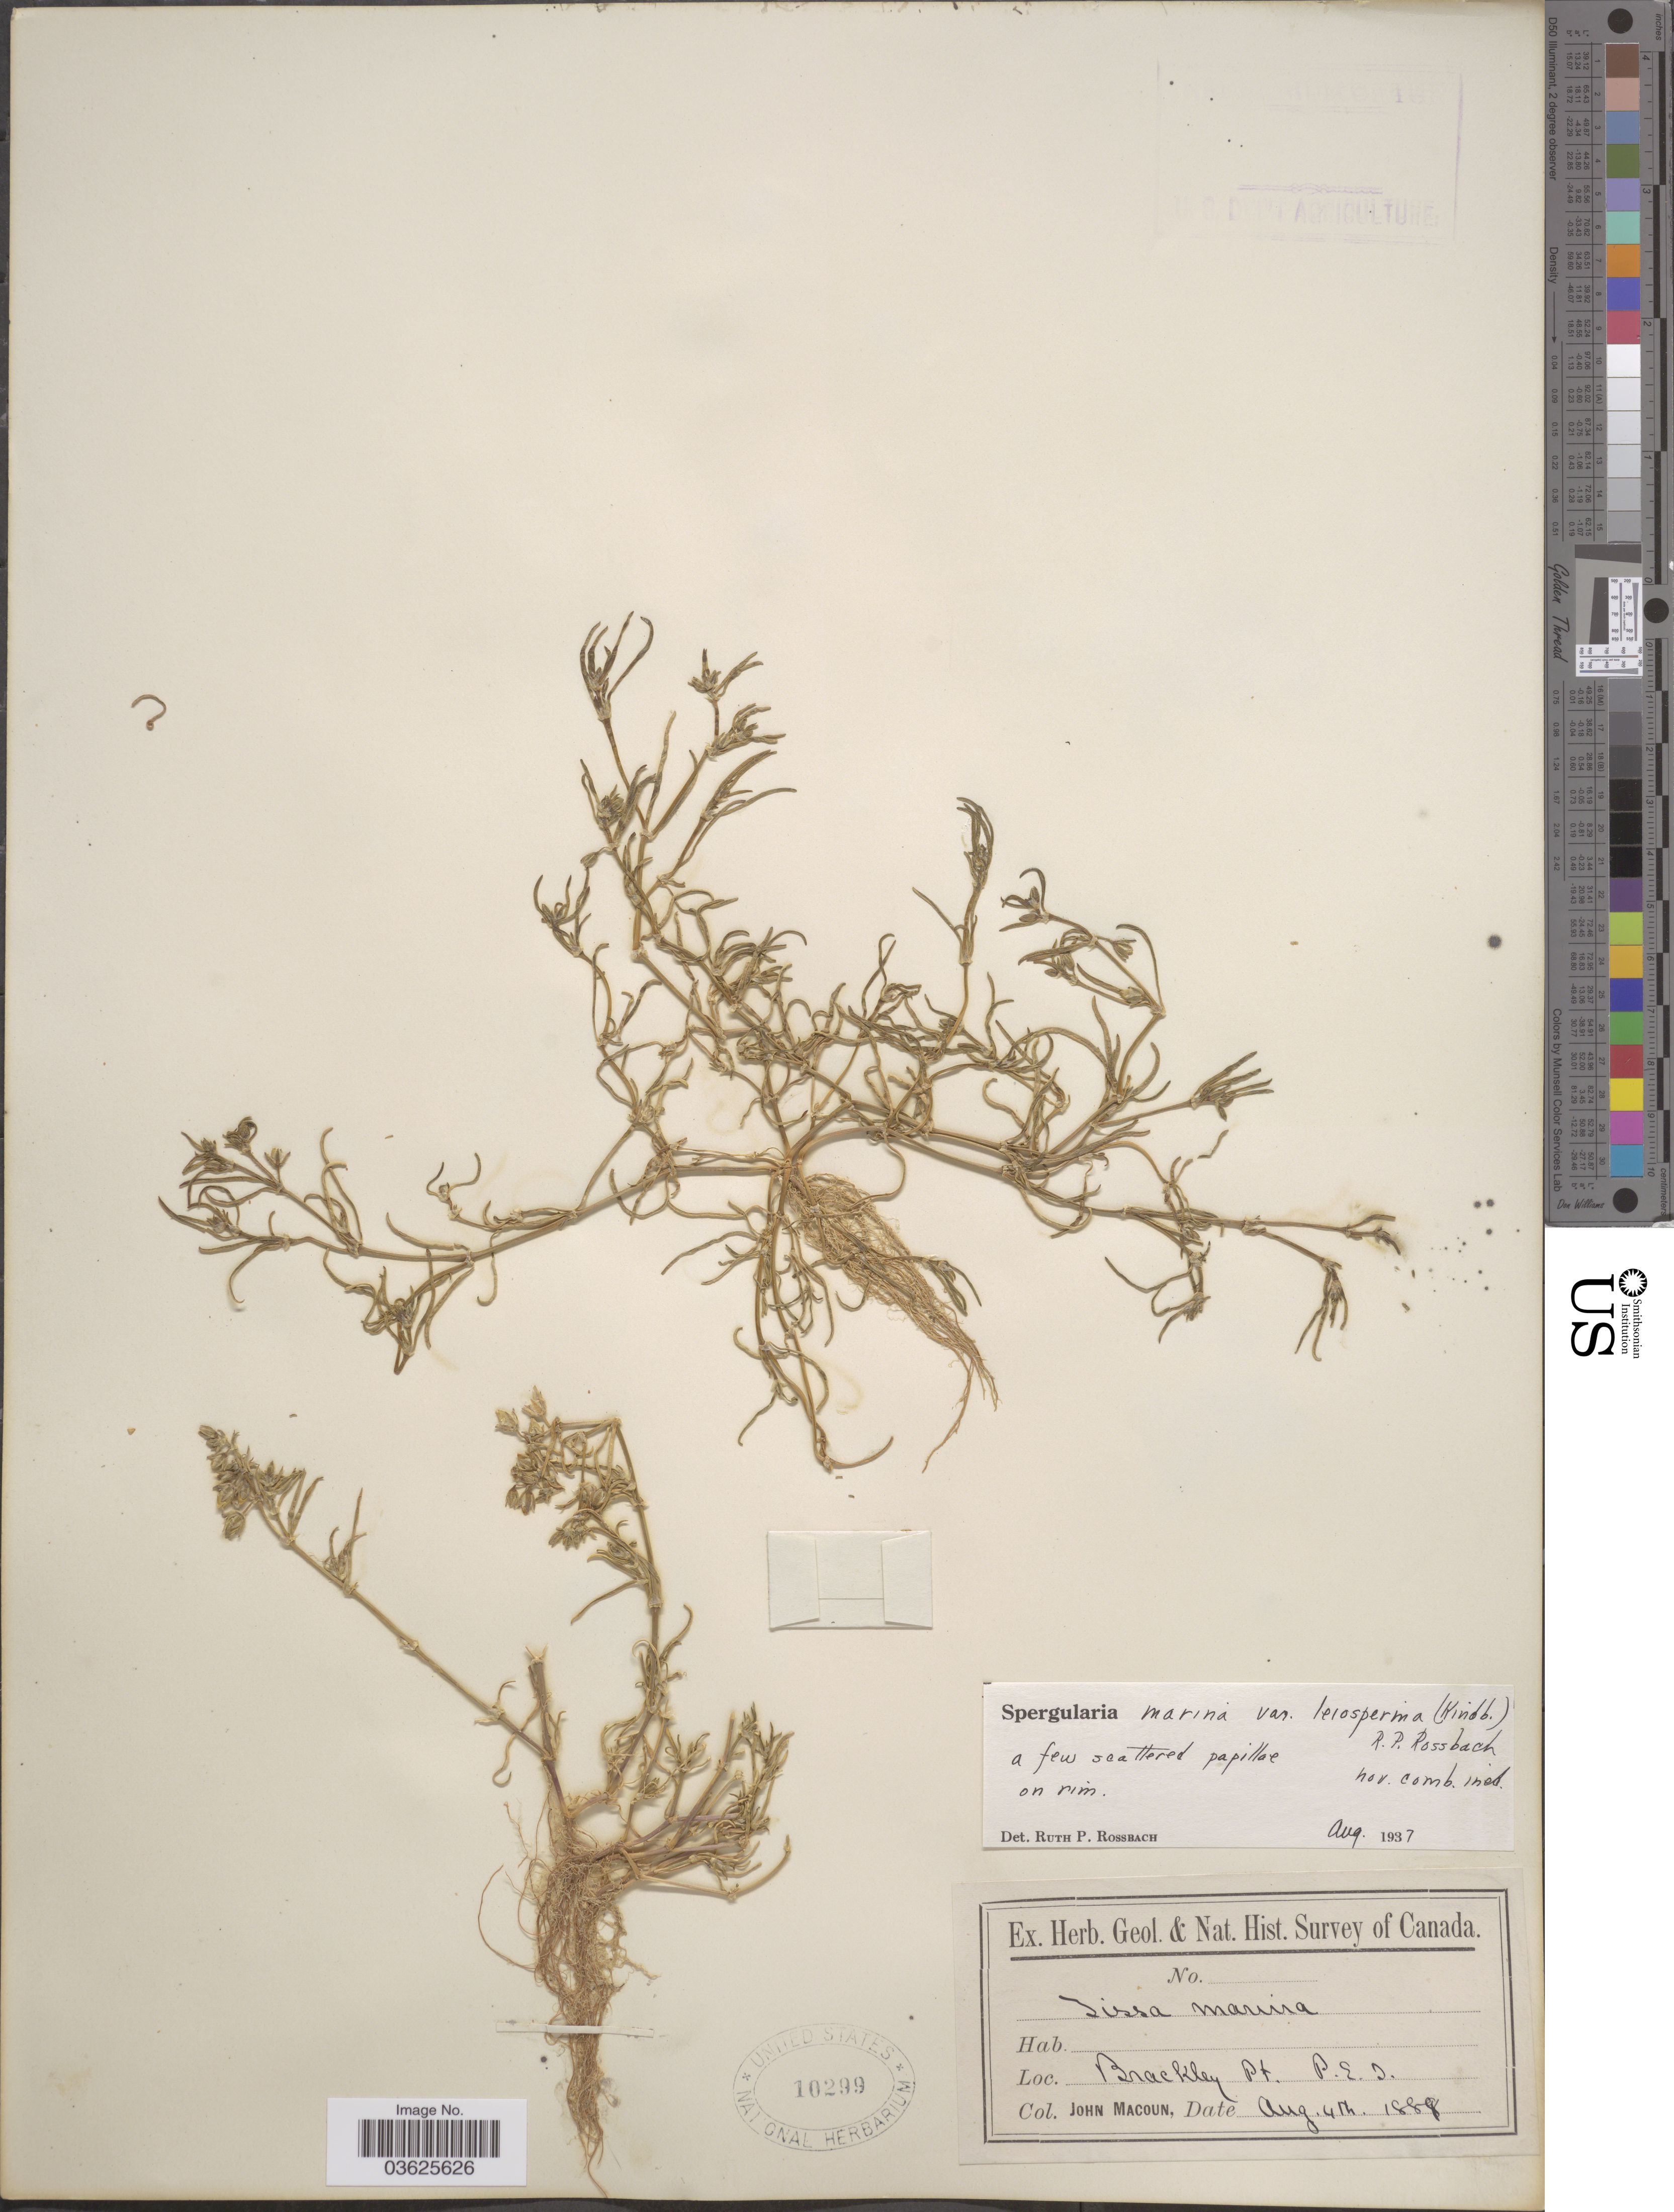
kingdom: Plantae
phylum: Tracheophyta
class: Magnoliopsida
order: Caryophyllales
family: Caryophyllaceae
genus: Spergularia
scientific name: Spergularia marina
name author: (L.) Griseb.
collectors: J. Macoun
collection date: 1889-08-04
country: Canada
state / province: Prince Edward Island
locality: Brackley Pt.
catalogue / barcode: US 10299